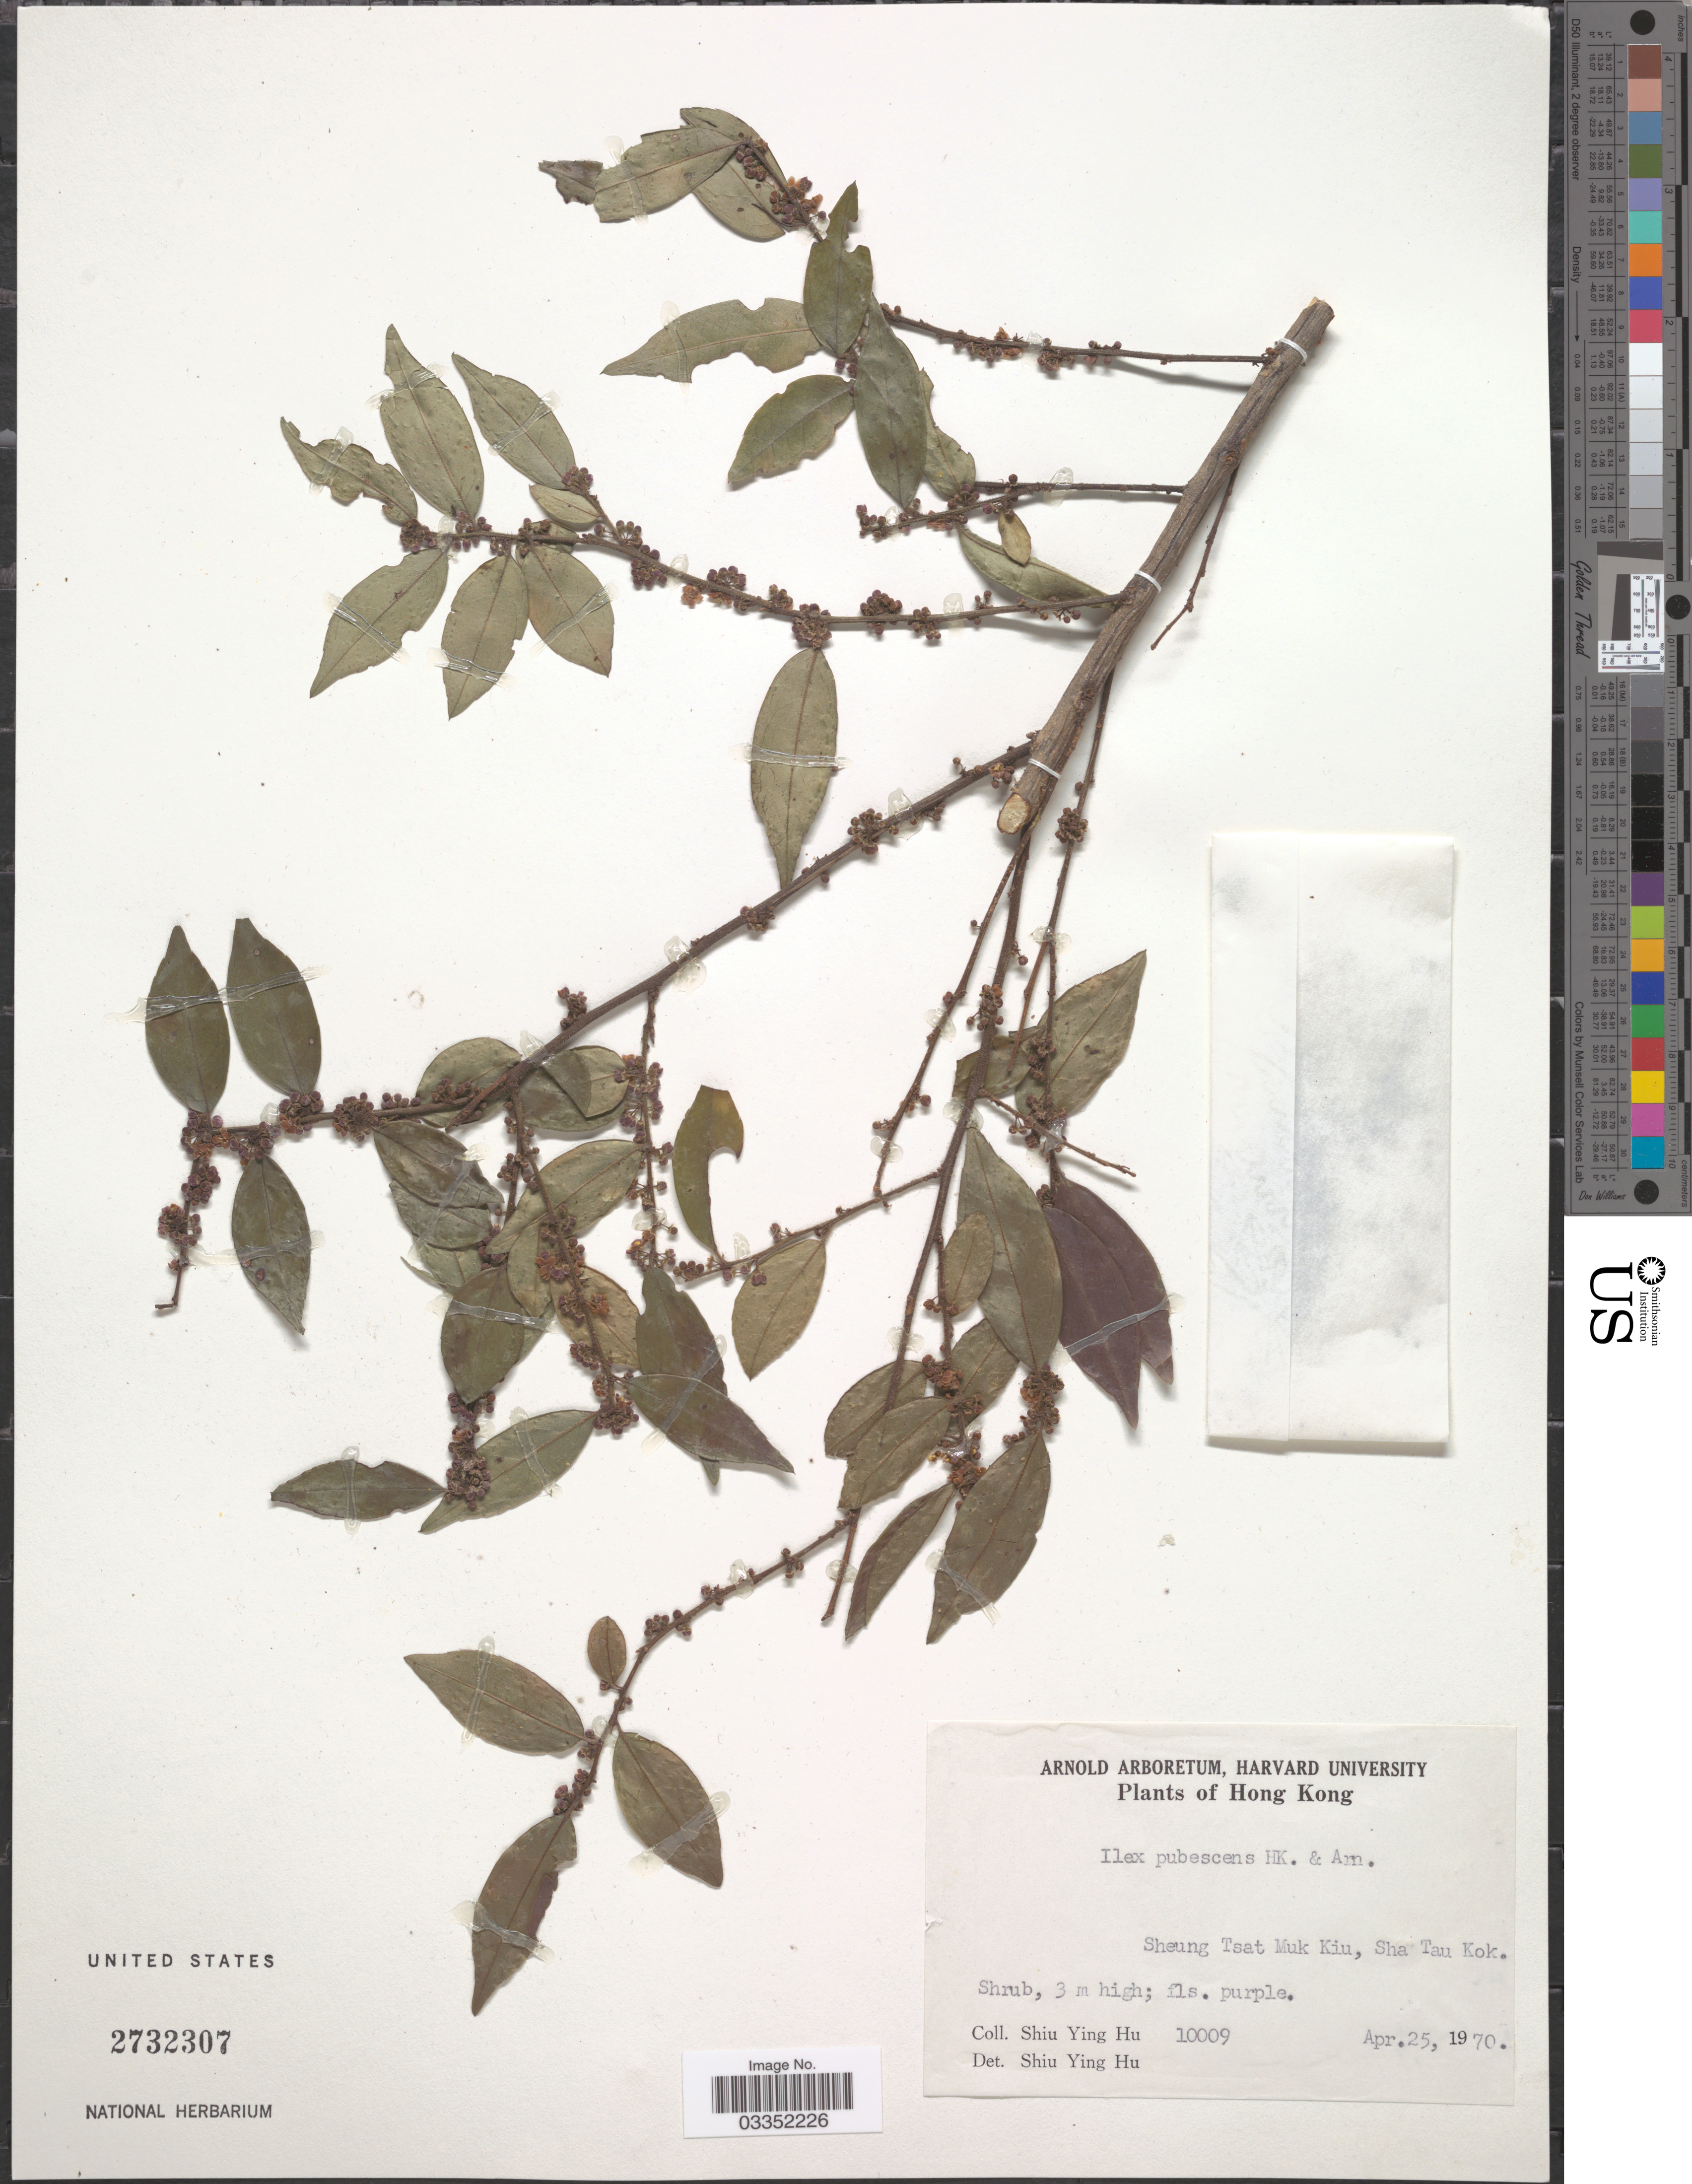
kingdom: Plantae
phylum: Tracheophyta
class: Magnoliopsida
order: Aquifoliales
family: Aquifoliaceae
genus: Ilex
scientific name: Ilex pubescens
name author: Hook. & Arn.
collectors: S. Y. Hu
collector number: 10009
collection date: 1970-04-25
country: China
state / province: Hong Kong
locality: Sheung Tsat Muk Kiu, Sha Tau Kok.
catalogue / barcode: US 2732307